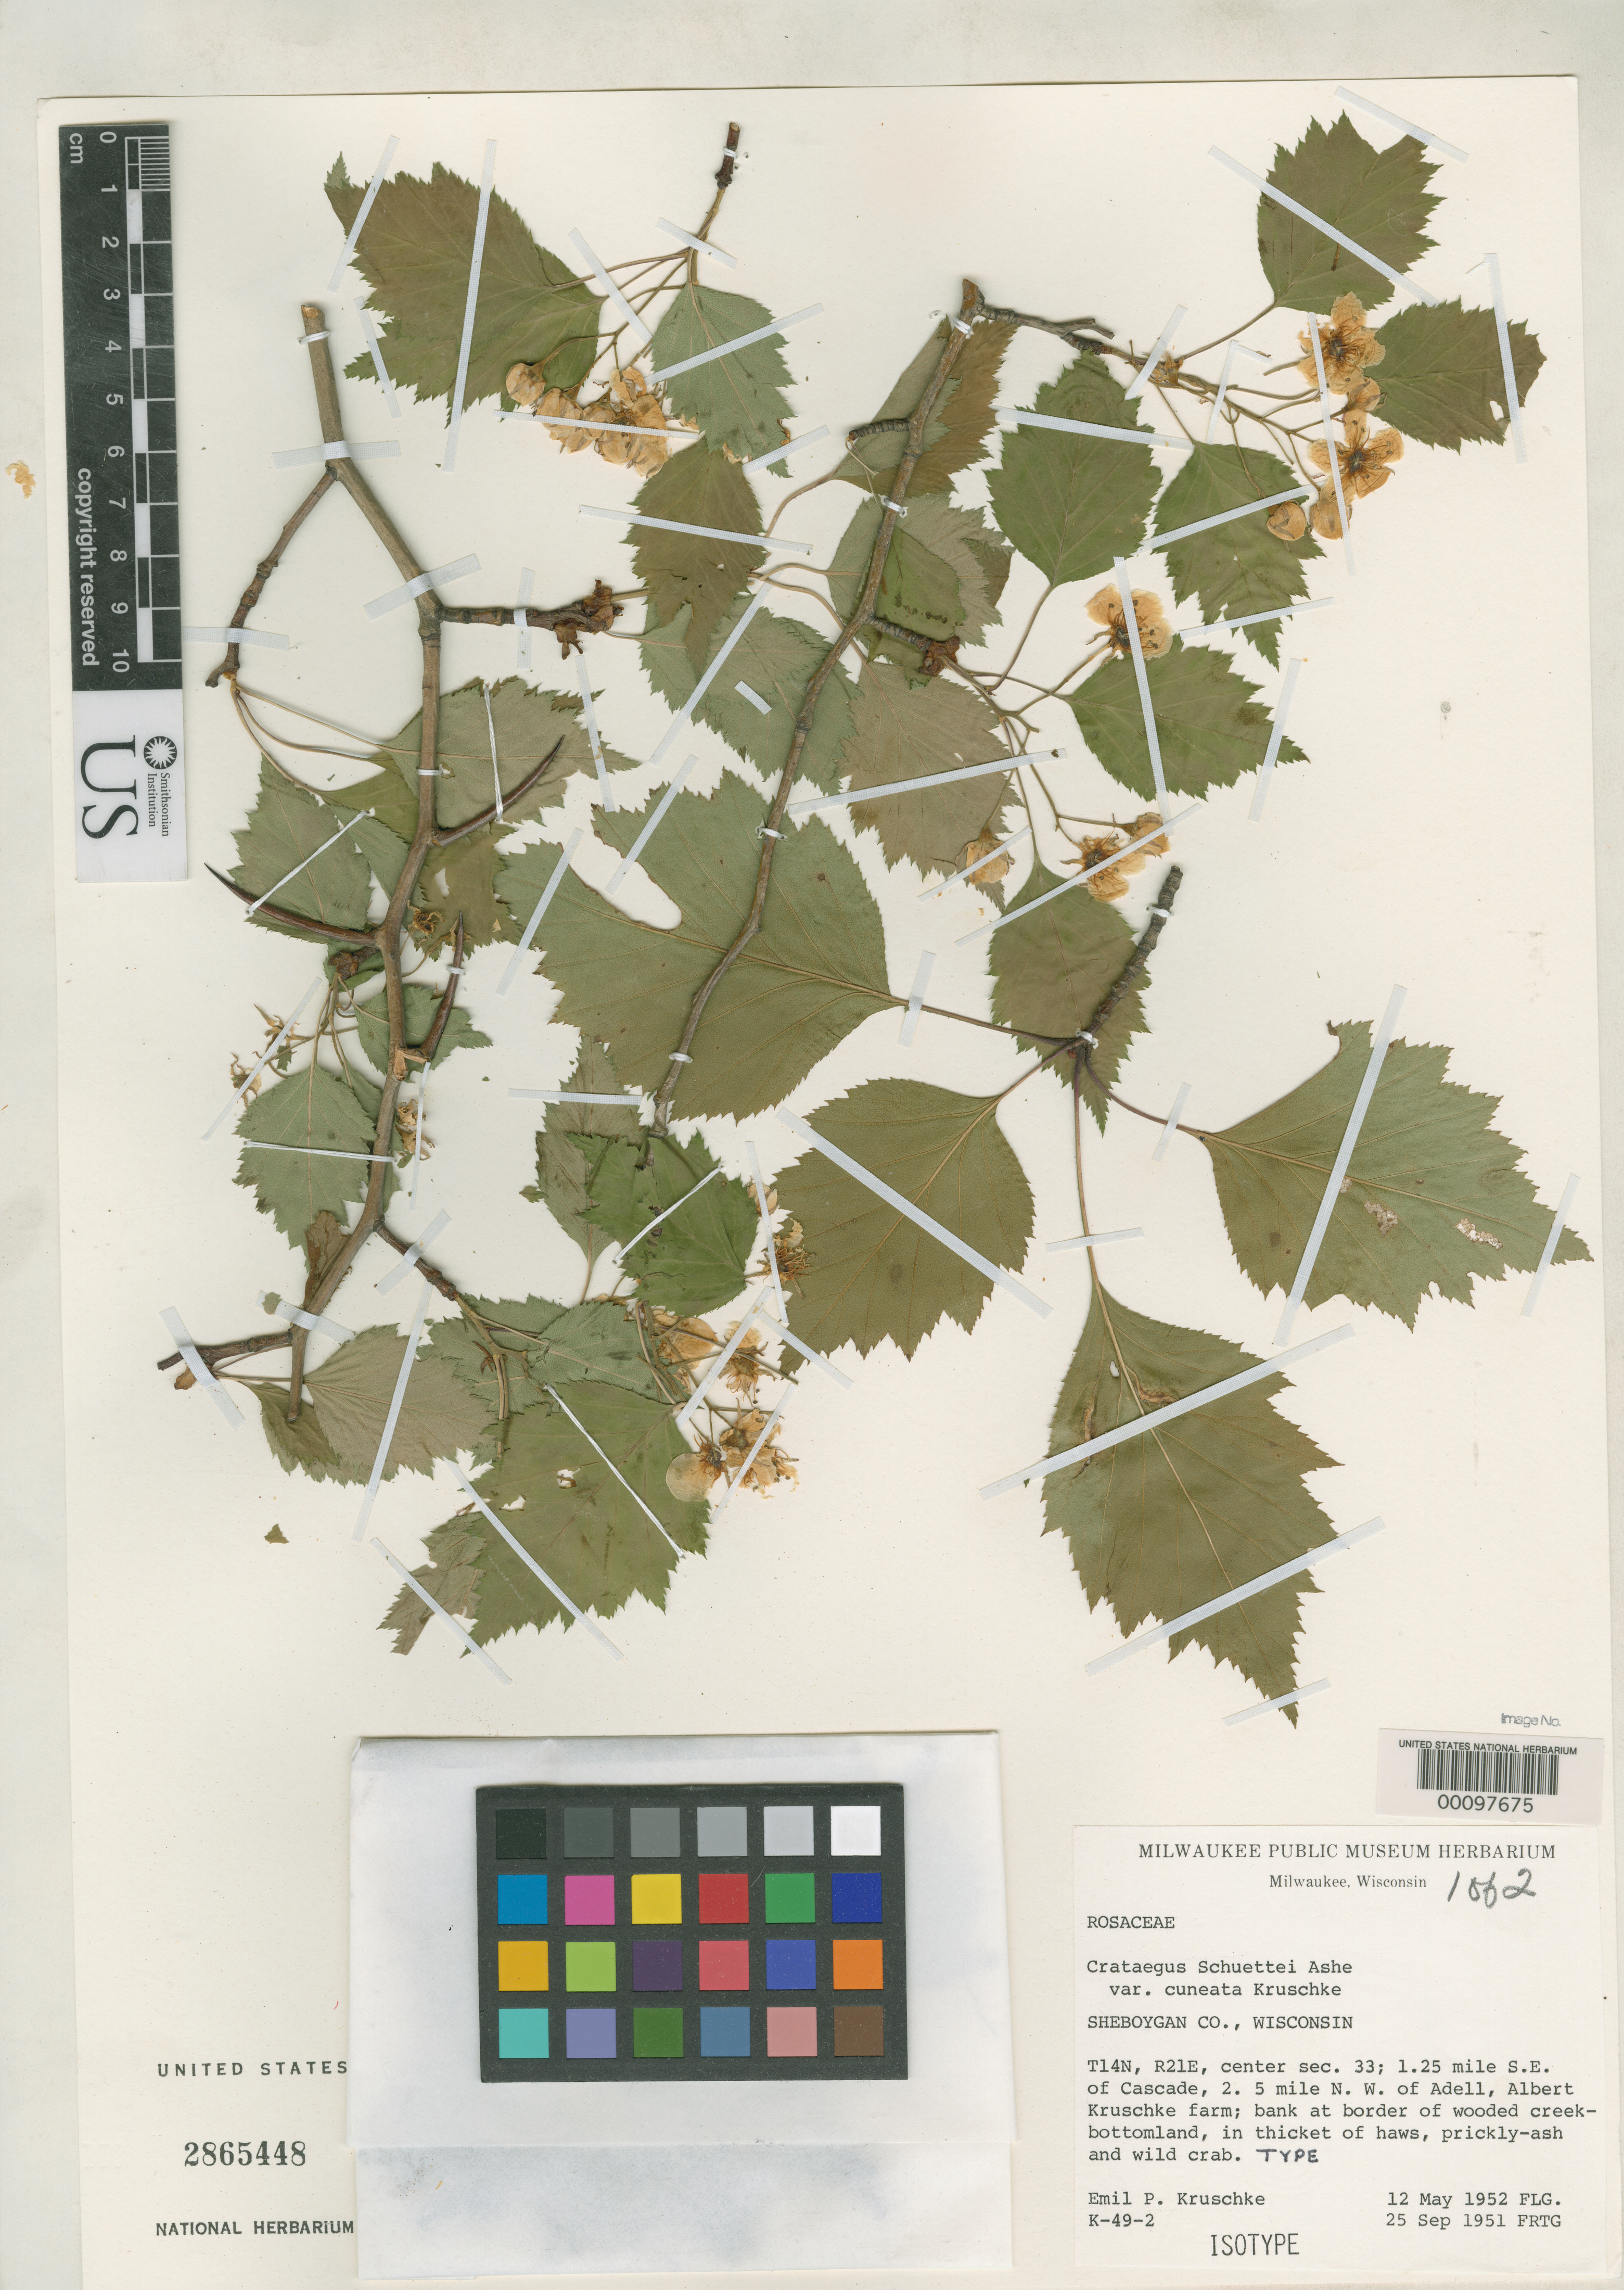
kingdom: Plantae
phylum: Tracheophyta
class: Magnoliopsida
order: Rosales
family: Rosaceae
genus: Crataegus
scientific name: Crataegus schuettei var. cuneata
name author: Kruschke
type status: Isotype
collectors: E. Kruschke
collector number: K-49-2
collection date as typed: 25 Sep 1951 and 12 May 1952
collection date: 1951-09-25,1952-05-12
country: United States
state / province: Wisconsin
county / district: Sheboygan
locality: Southeast of Cascade and northwest of Adell.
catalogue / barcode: US 2865448